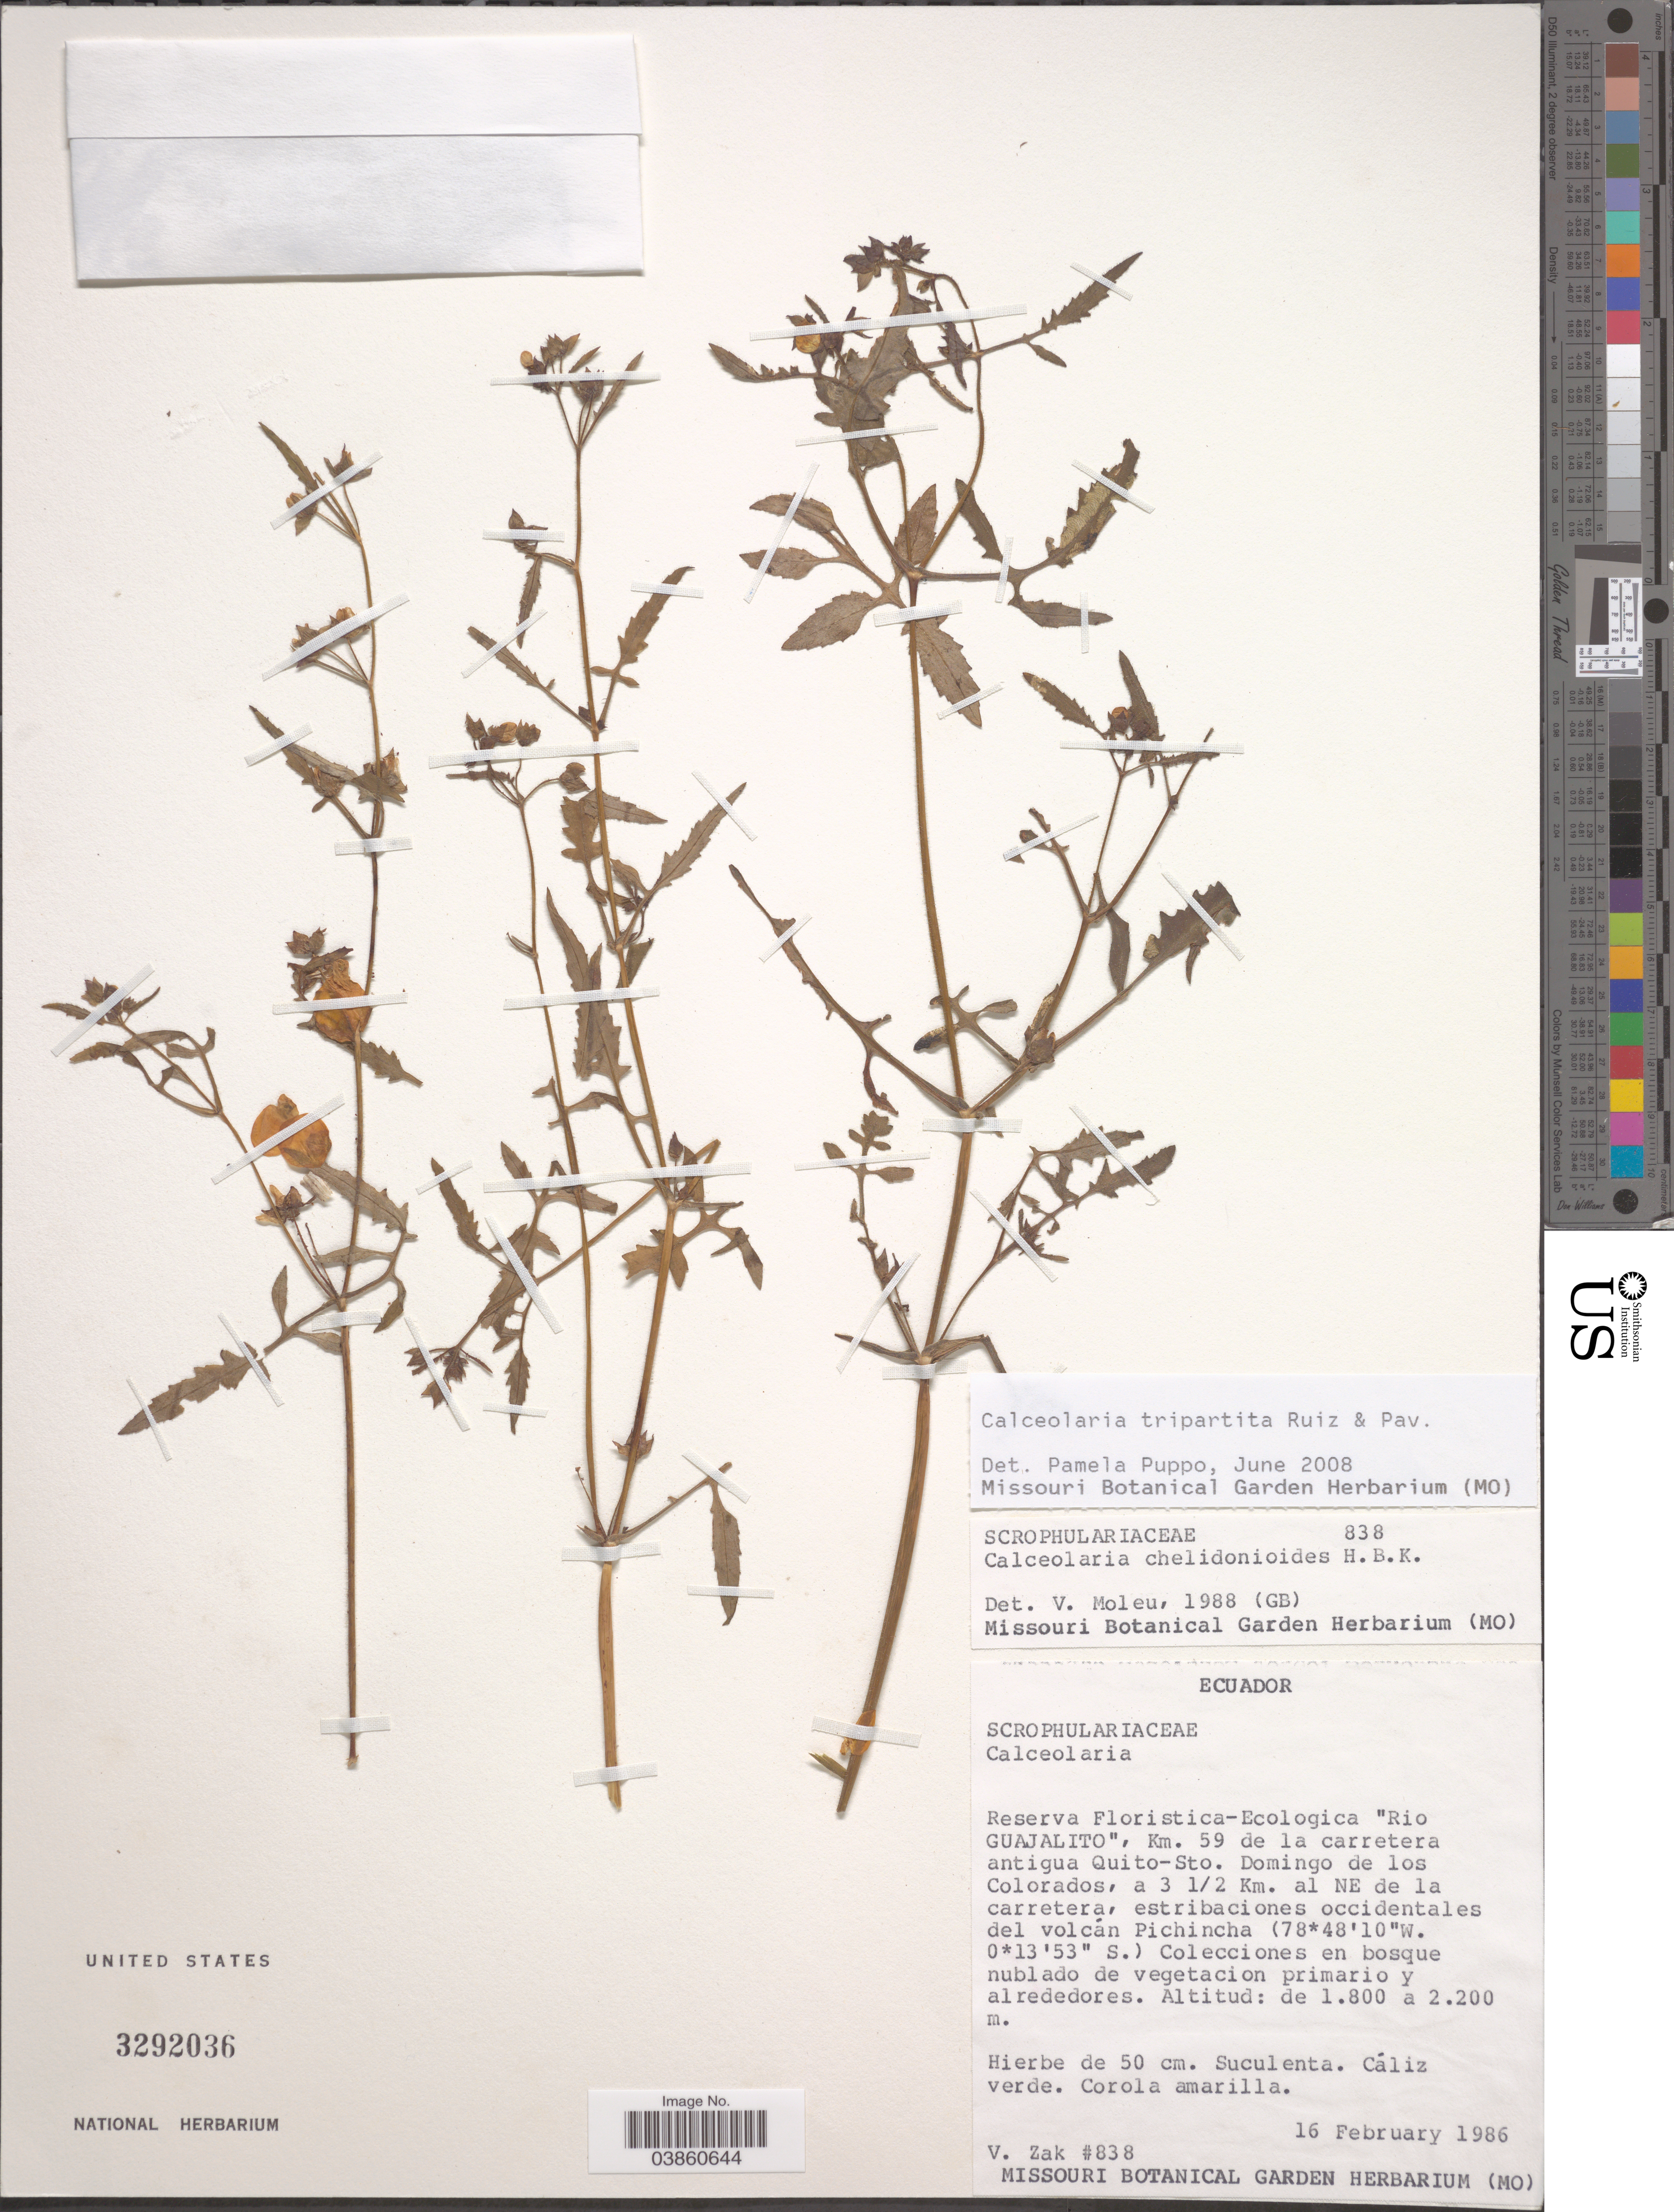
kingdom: Plantae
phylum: Tracheophyta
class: Magnoliopsida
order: Lamiales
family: Calceolariaceae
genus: Calceolaria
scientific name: Calceolaria tripartita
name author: Ruiz & Pav.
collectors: V. Zak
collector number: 838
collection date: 1986-02-16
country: Ecuador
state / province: Pichincha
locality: Reserva Floristica-Ecologica "Rio Guajalito", Km. 59 de la carretera antigua Quito-Sto. Domingo de los Colorados, a 3 1/2 Km. al NE de la carretera, estribaciones occidentales del volcán Pichincha.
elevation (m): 1800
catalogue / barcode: US 3292036